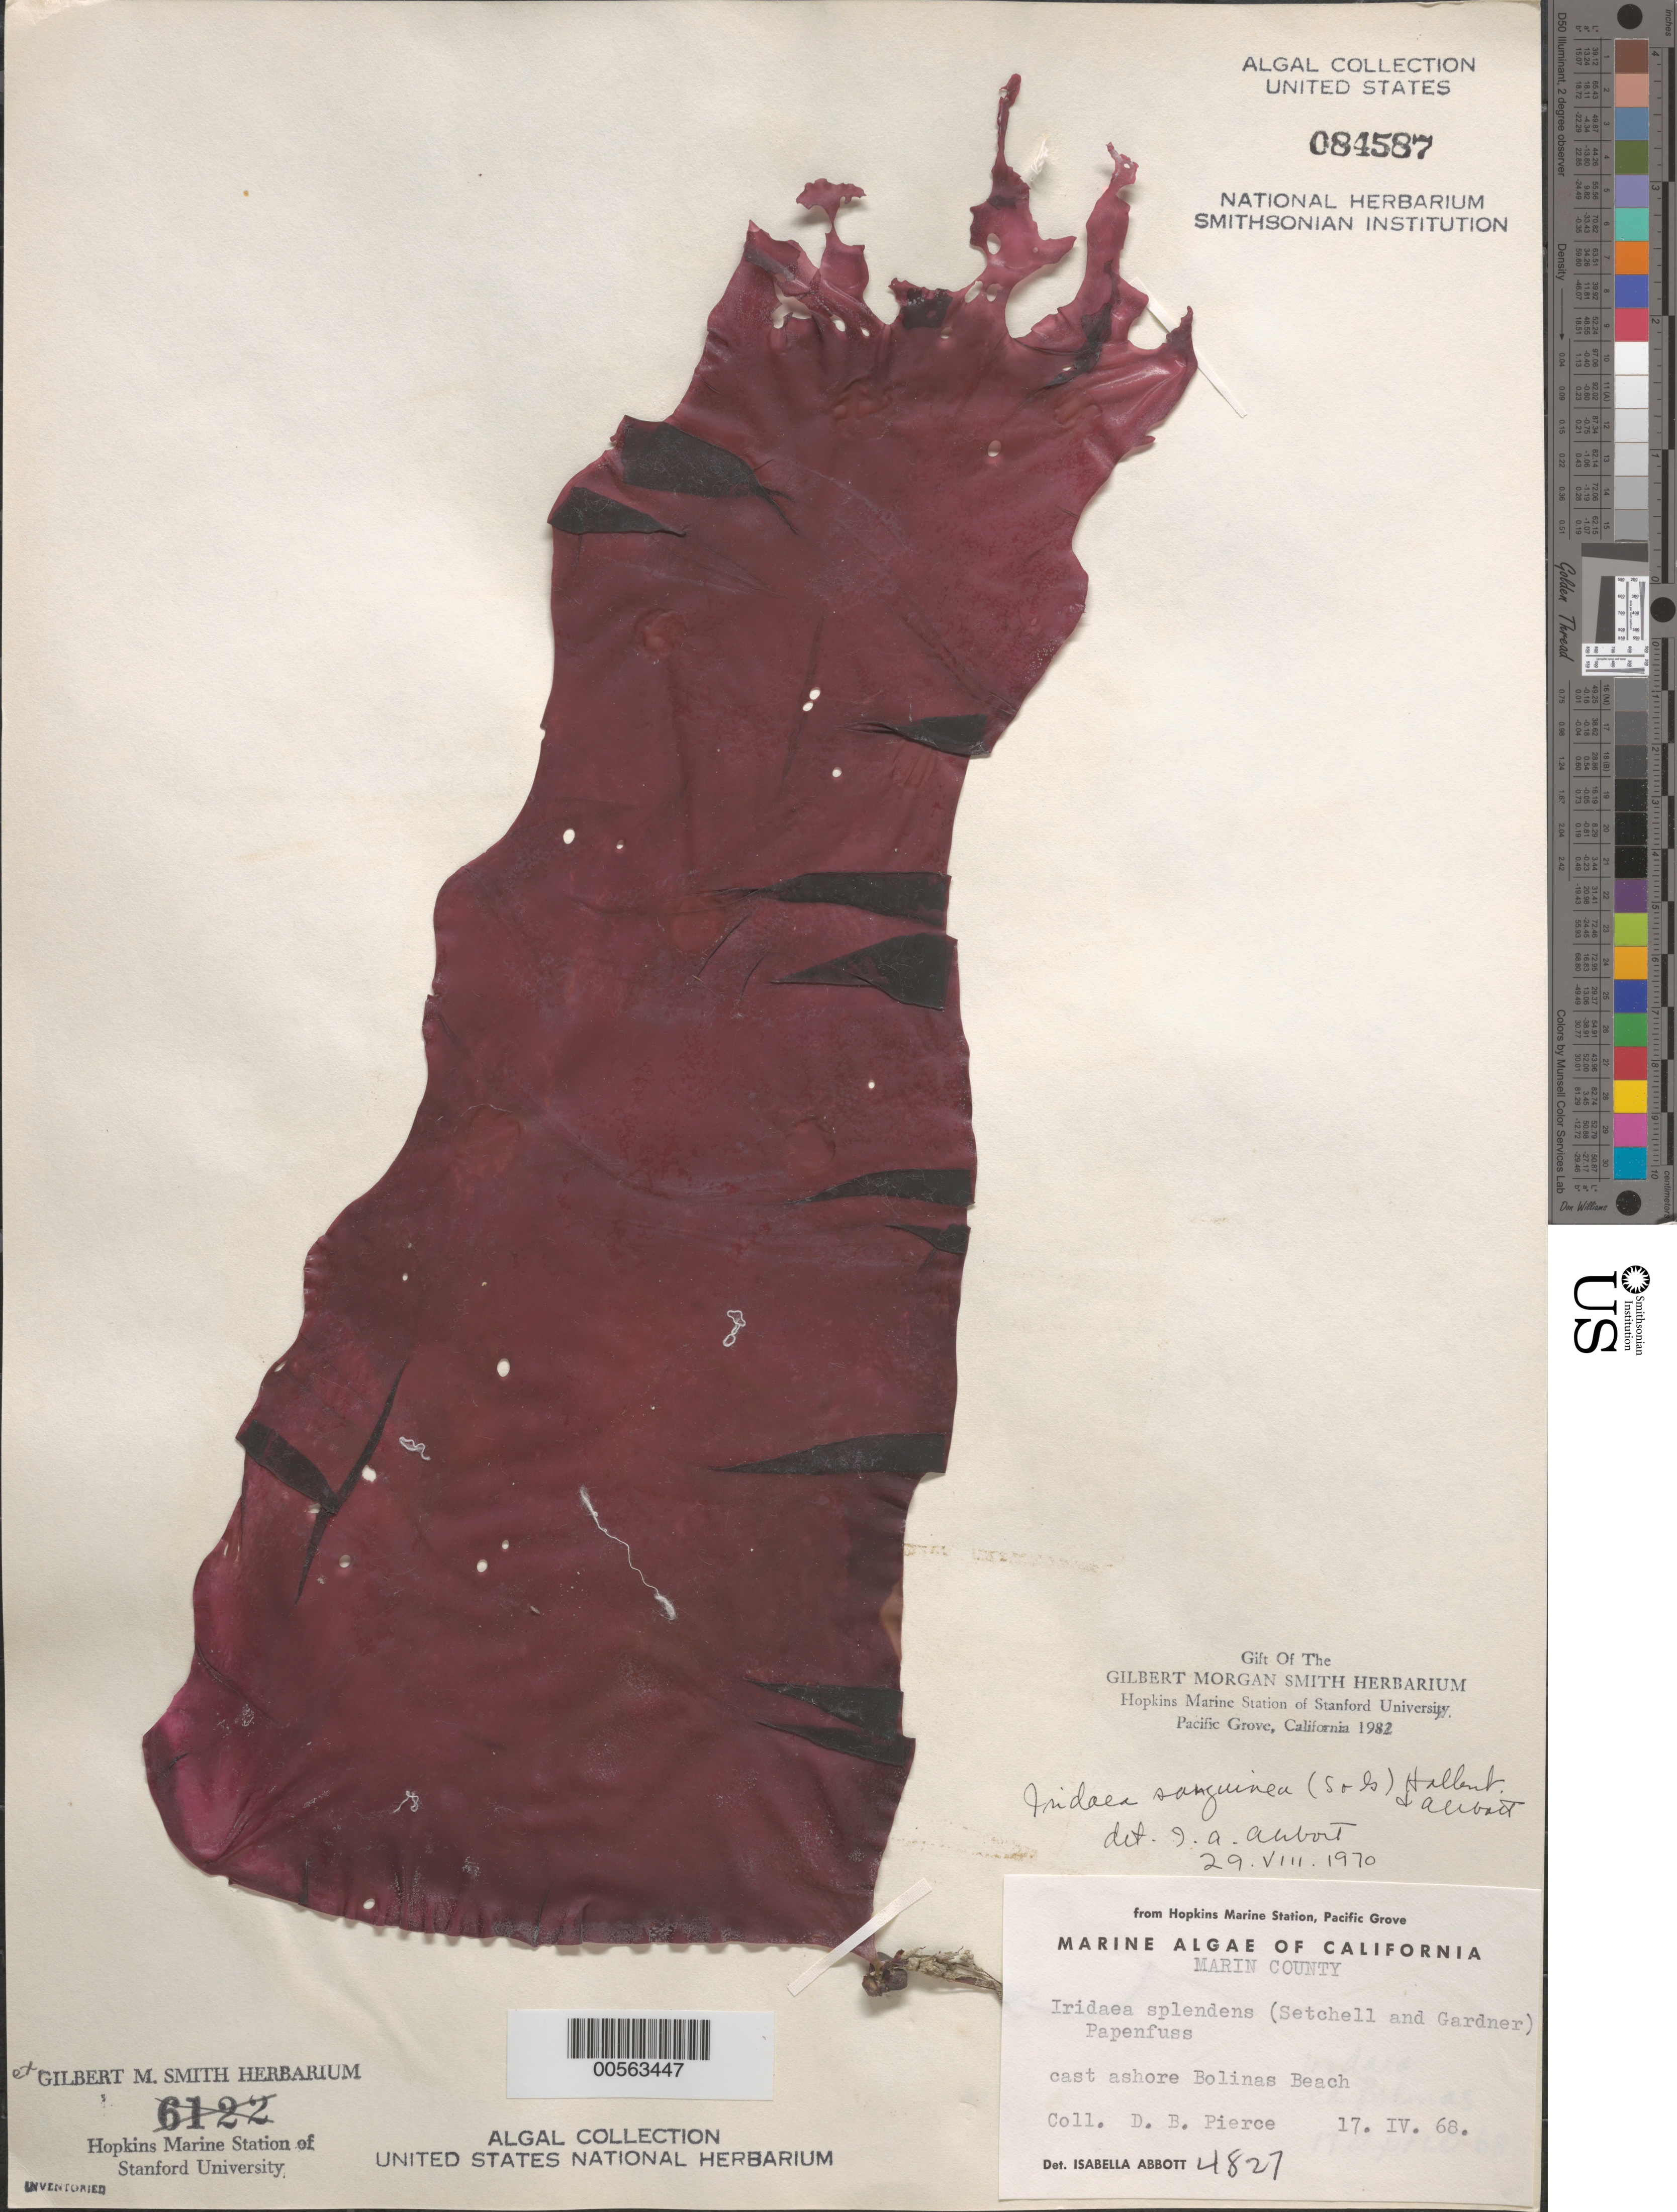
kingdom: Plantae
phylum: Rhodophyta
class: Florideophyceae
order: Gigartinales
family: Gigartinaceae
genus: Mazzaella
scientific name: Mazzaella sanguinea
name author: (Setchell & N.L. Gardner) Hommersand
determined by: Algae name updating Project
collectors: D. Pierce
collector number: IAA 4827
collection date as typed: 17 Apr 1968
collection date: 1968-04-17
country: United States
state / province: California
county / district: Marin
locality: Bolinas Beach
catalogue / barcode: US 84587